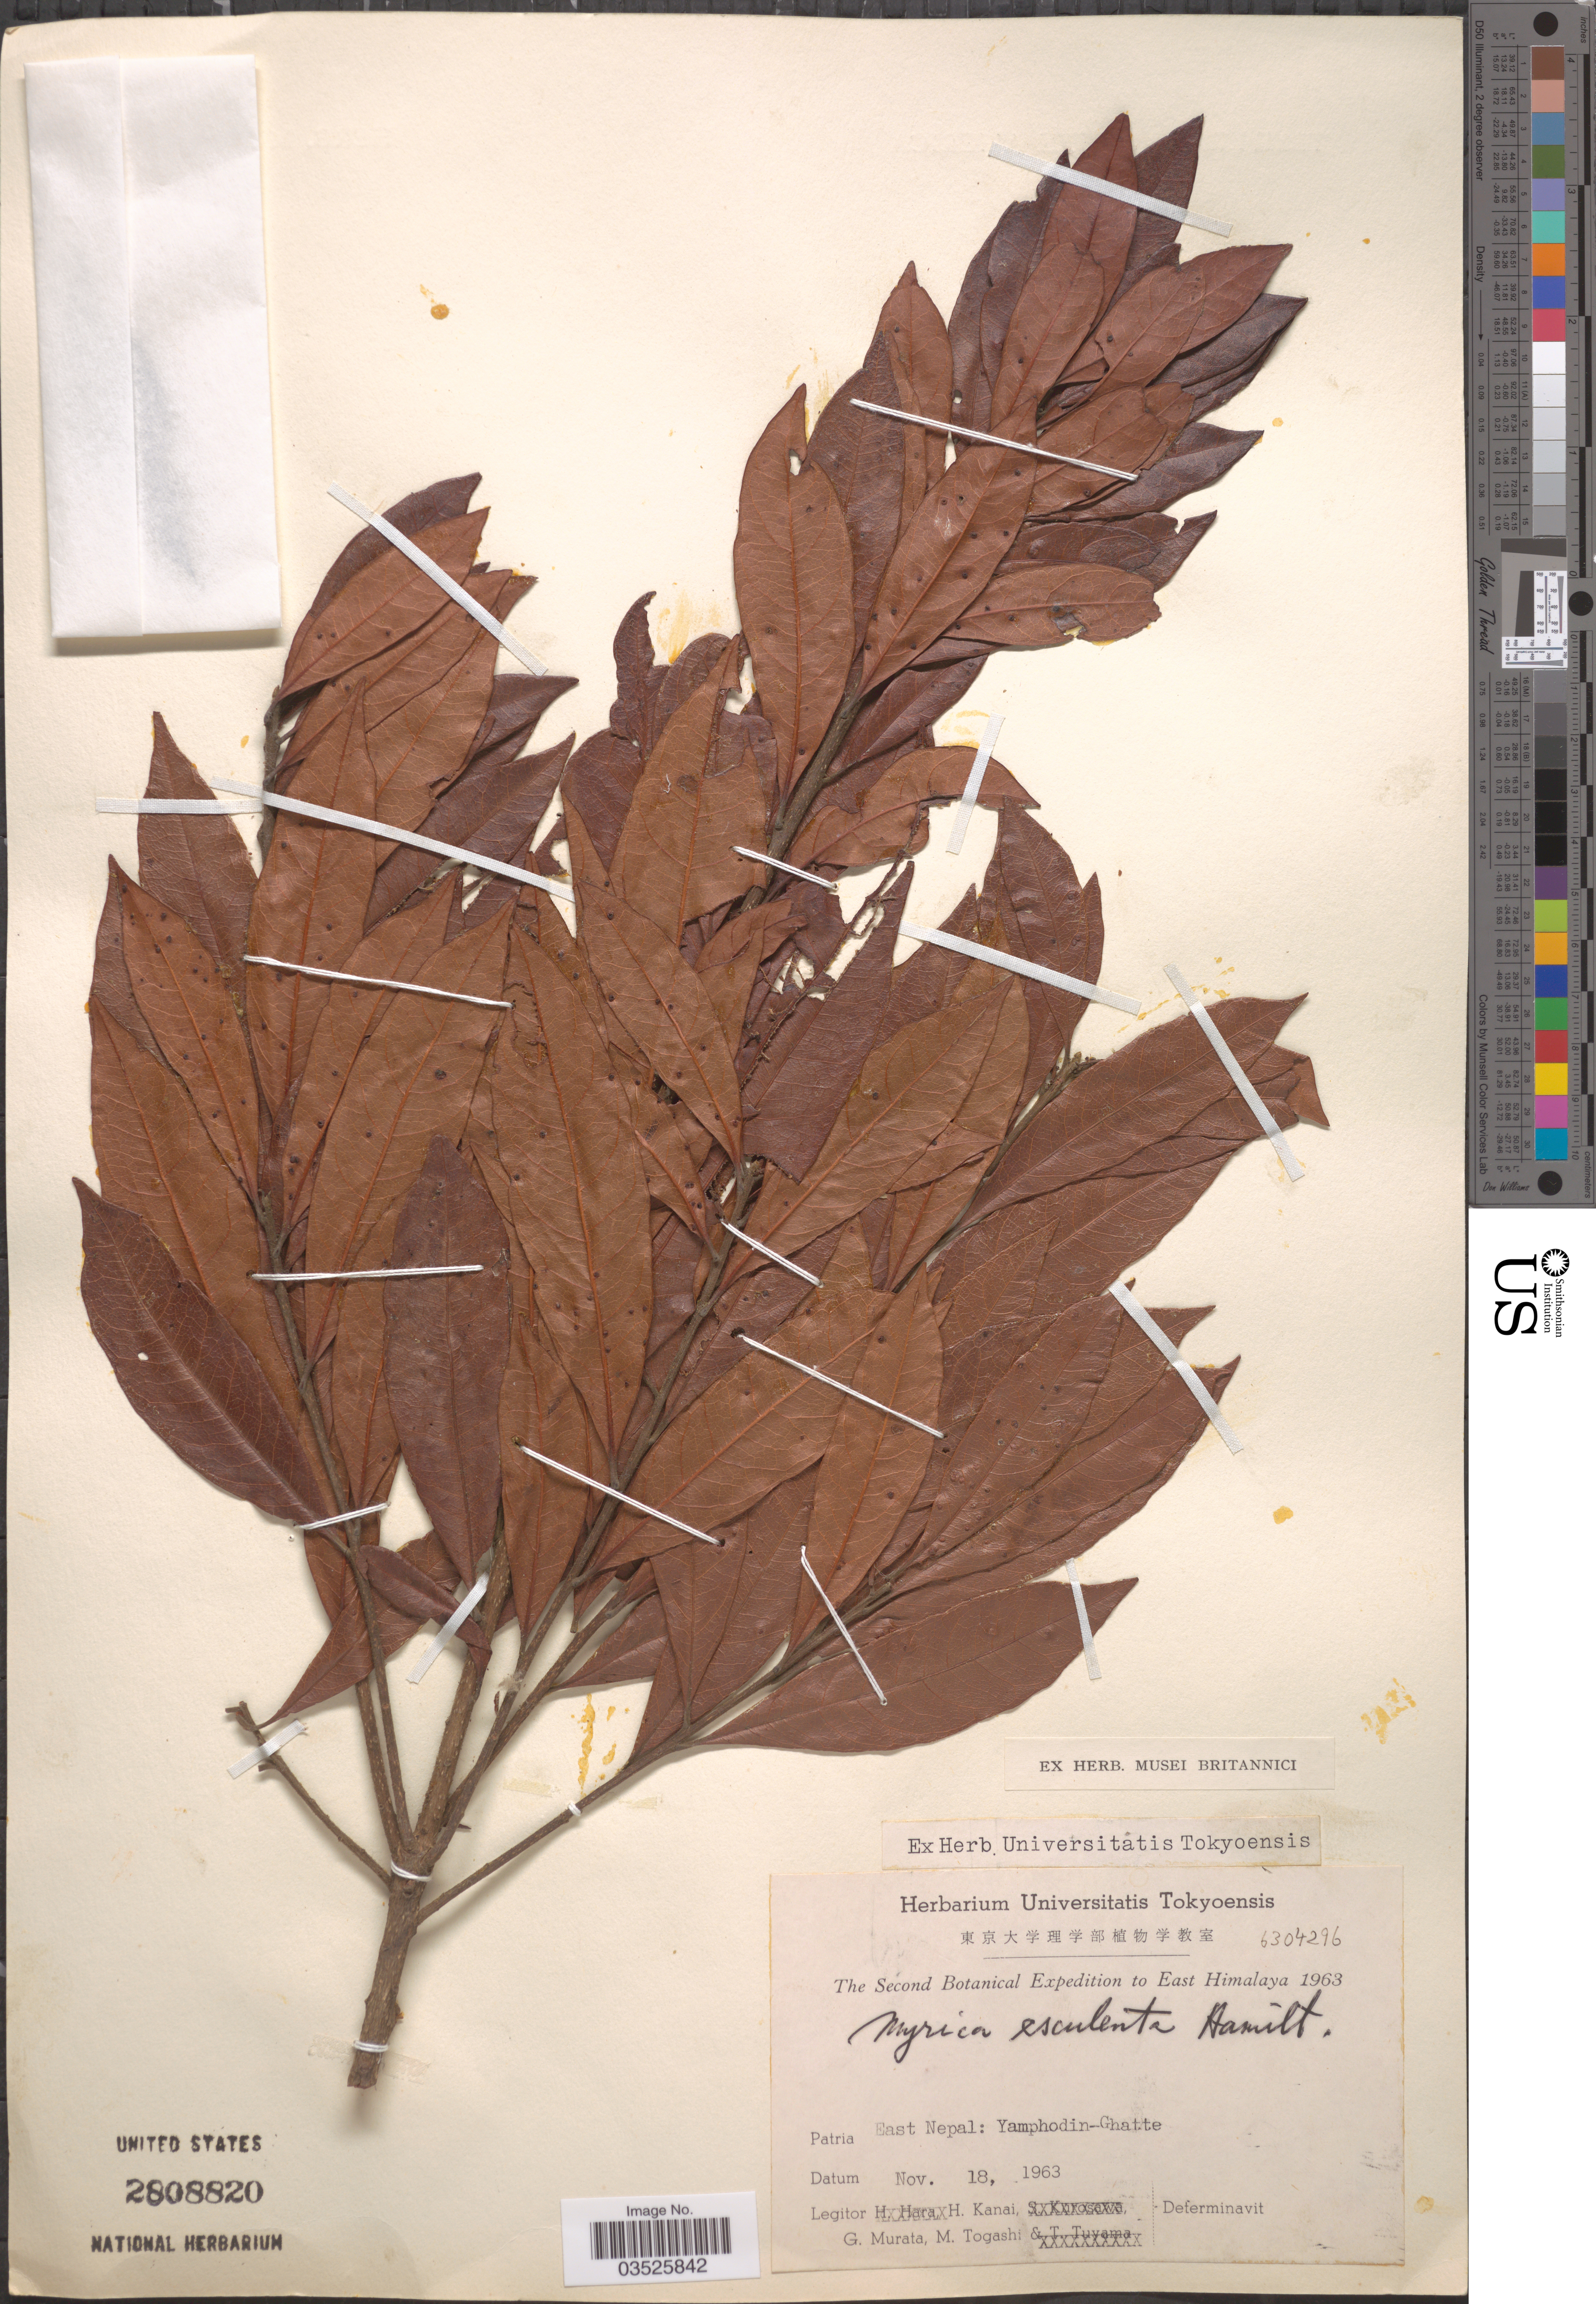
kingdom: Plantae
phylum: Tracheophyta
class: Magnoliopsida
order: Fagales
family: Myricaceae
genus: Morella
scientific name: Morella esculenta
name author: (Buch.-Ham. ex D. Don) I.M. Turner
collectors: H. Kanai, G. Murata & M. Togashi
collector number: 6304296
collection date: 1963-11-18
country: Nepal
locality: East Himalaya. Patria East Nepal: Yamphodin-Ghatte.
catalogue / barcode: US 2808820